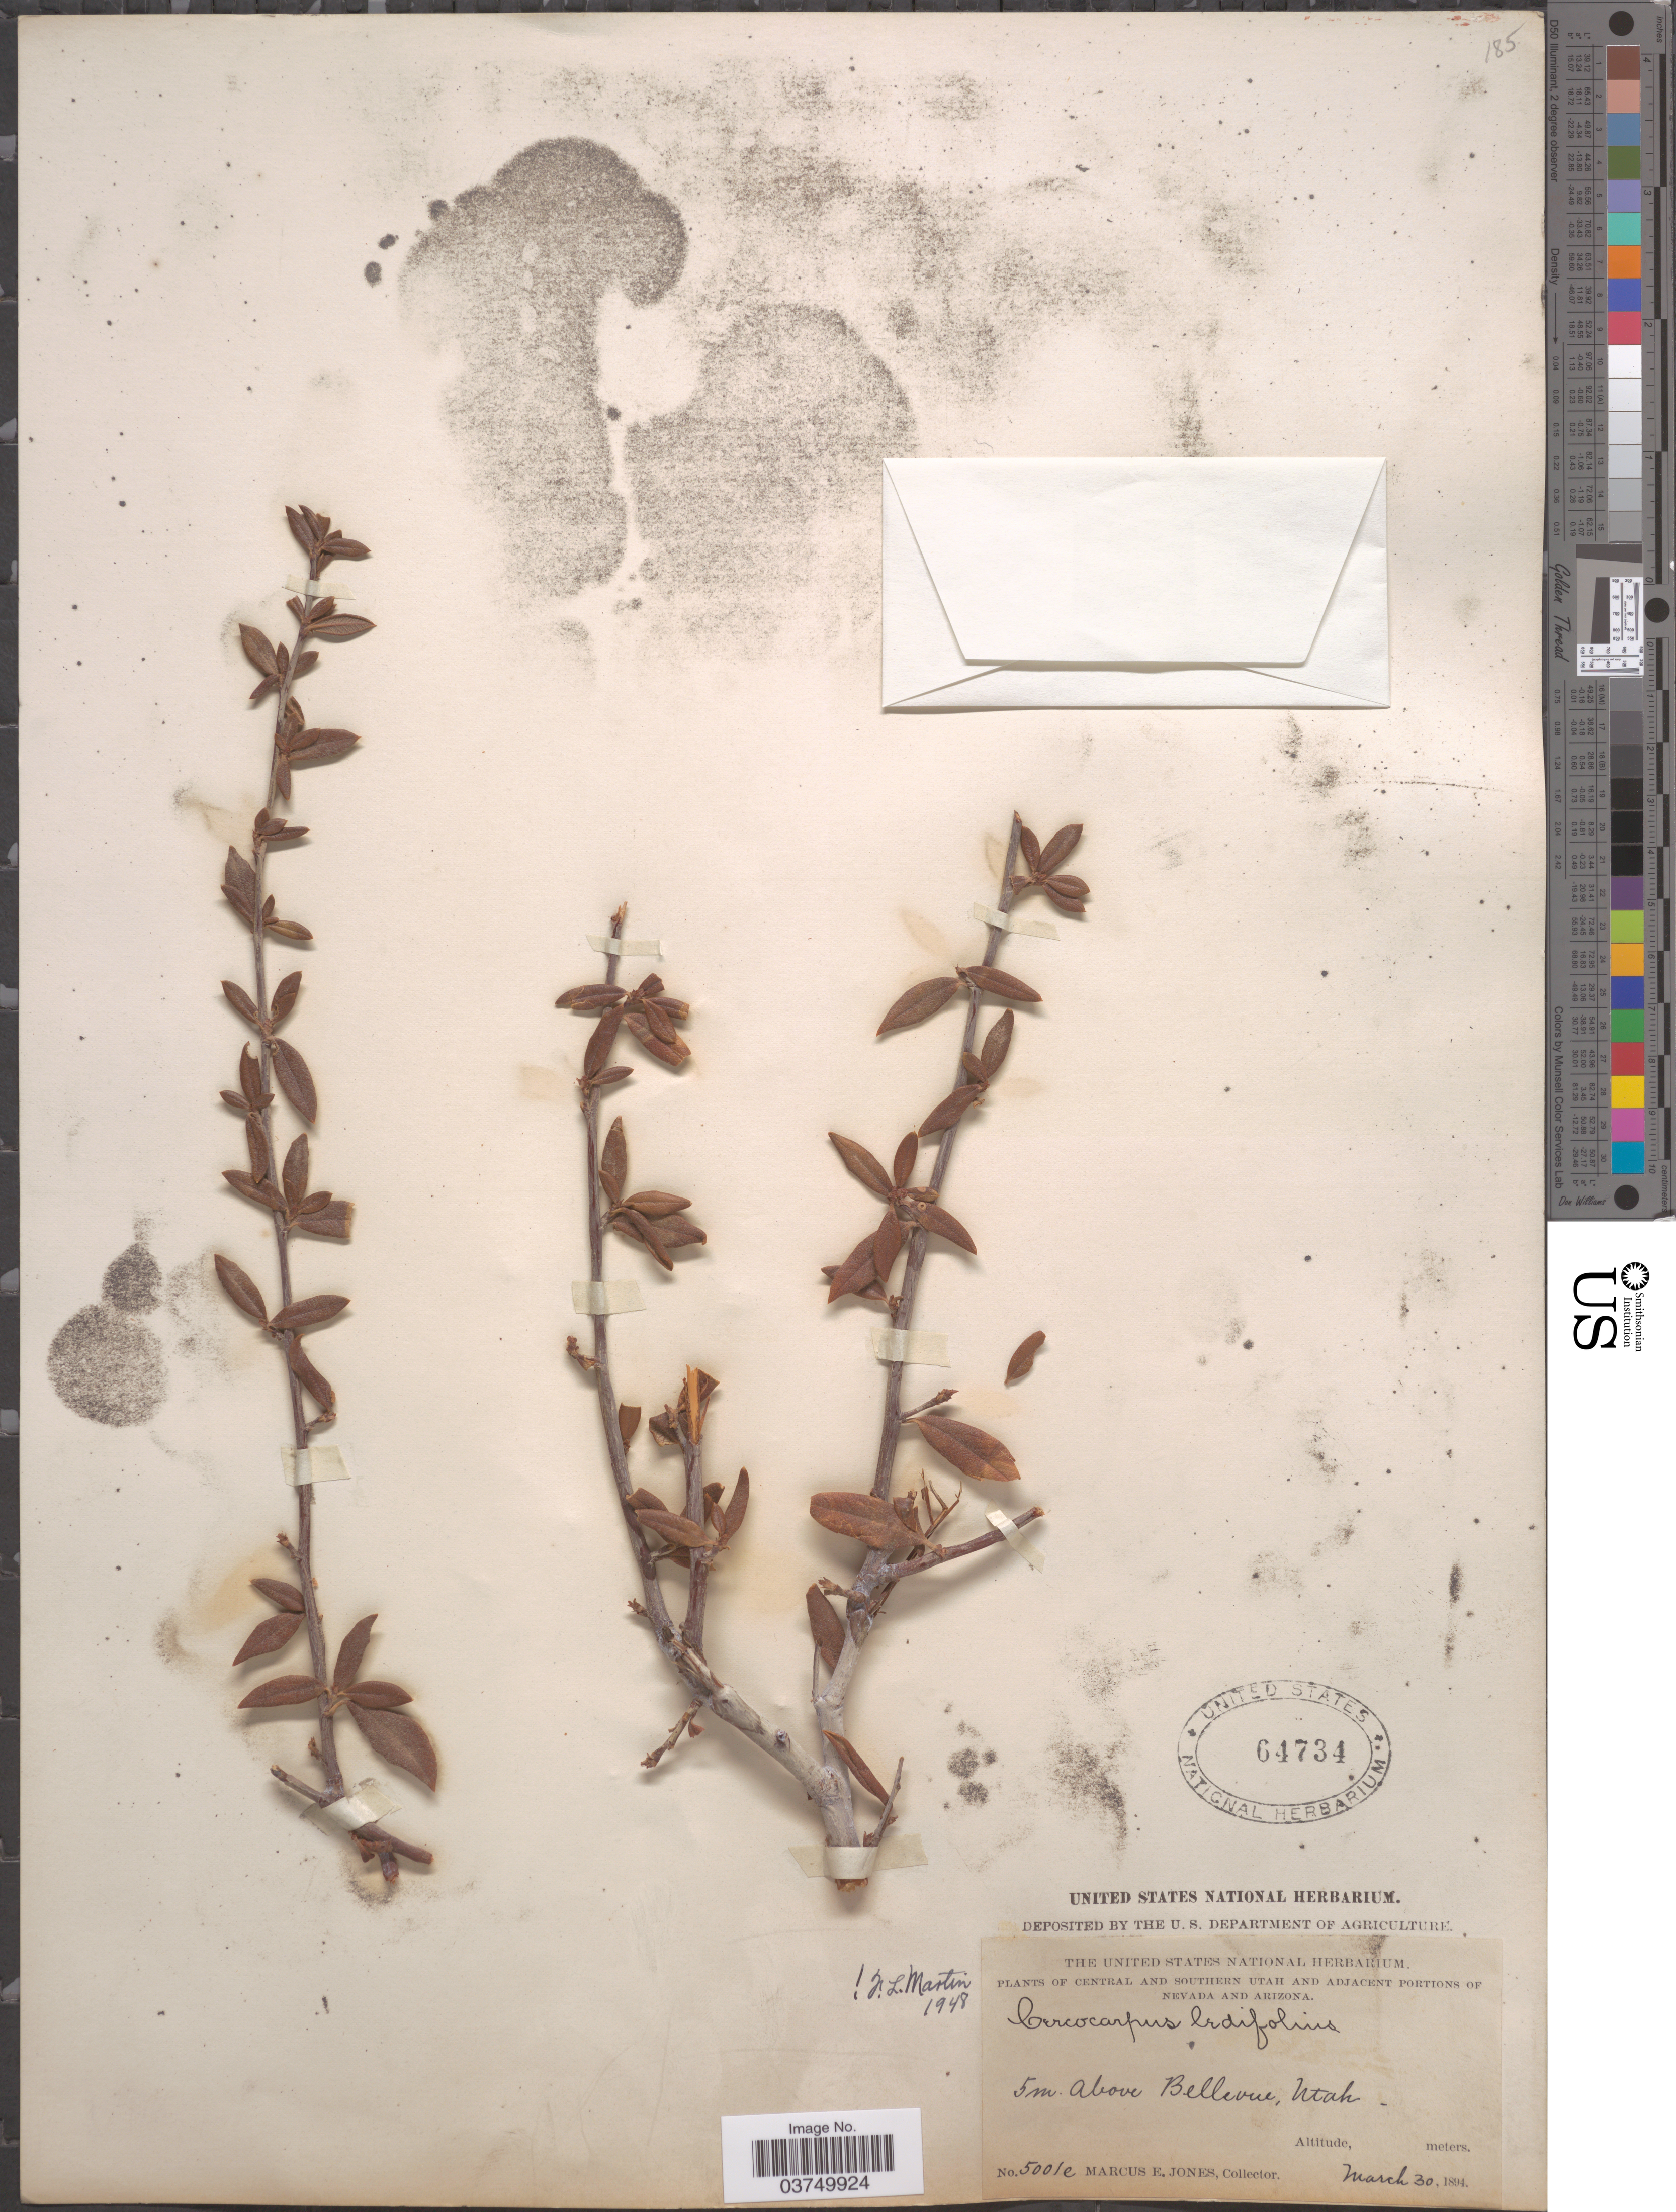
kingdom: Plantae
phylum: Tracheophyta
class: Magnoliopsida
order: Rosales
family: Rosaceae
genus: Cercocarpus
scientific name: Cercocarpus ledifolius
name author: Nutt.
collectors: M. E. Jones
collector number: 5001e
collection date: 1894-03-30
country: United States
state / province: Utah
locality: Central and Southern Utah. 5m. above Bellevue.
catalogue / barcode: US 64734